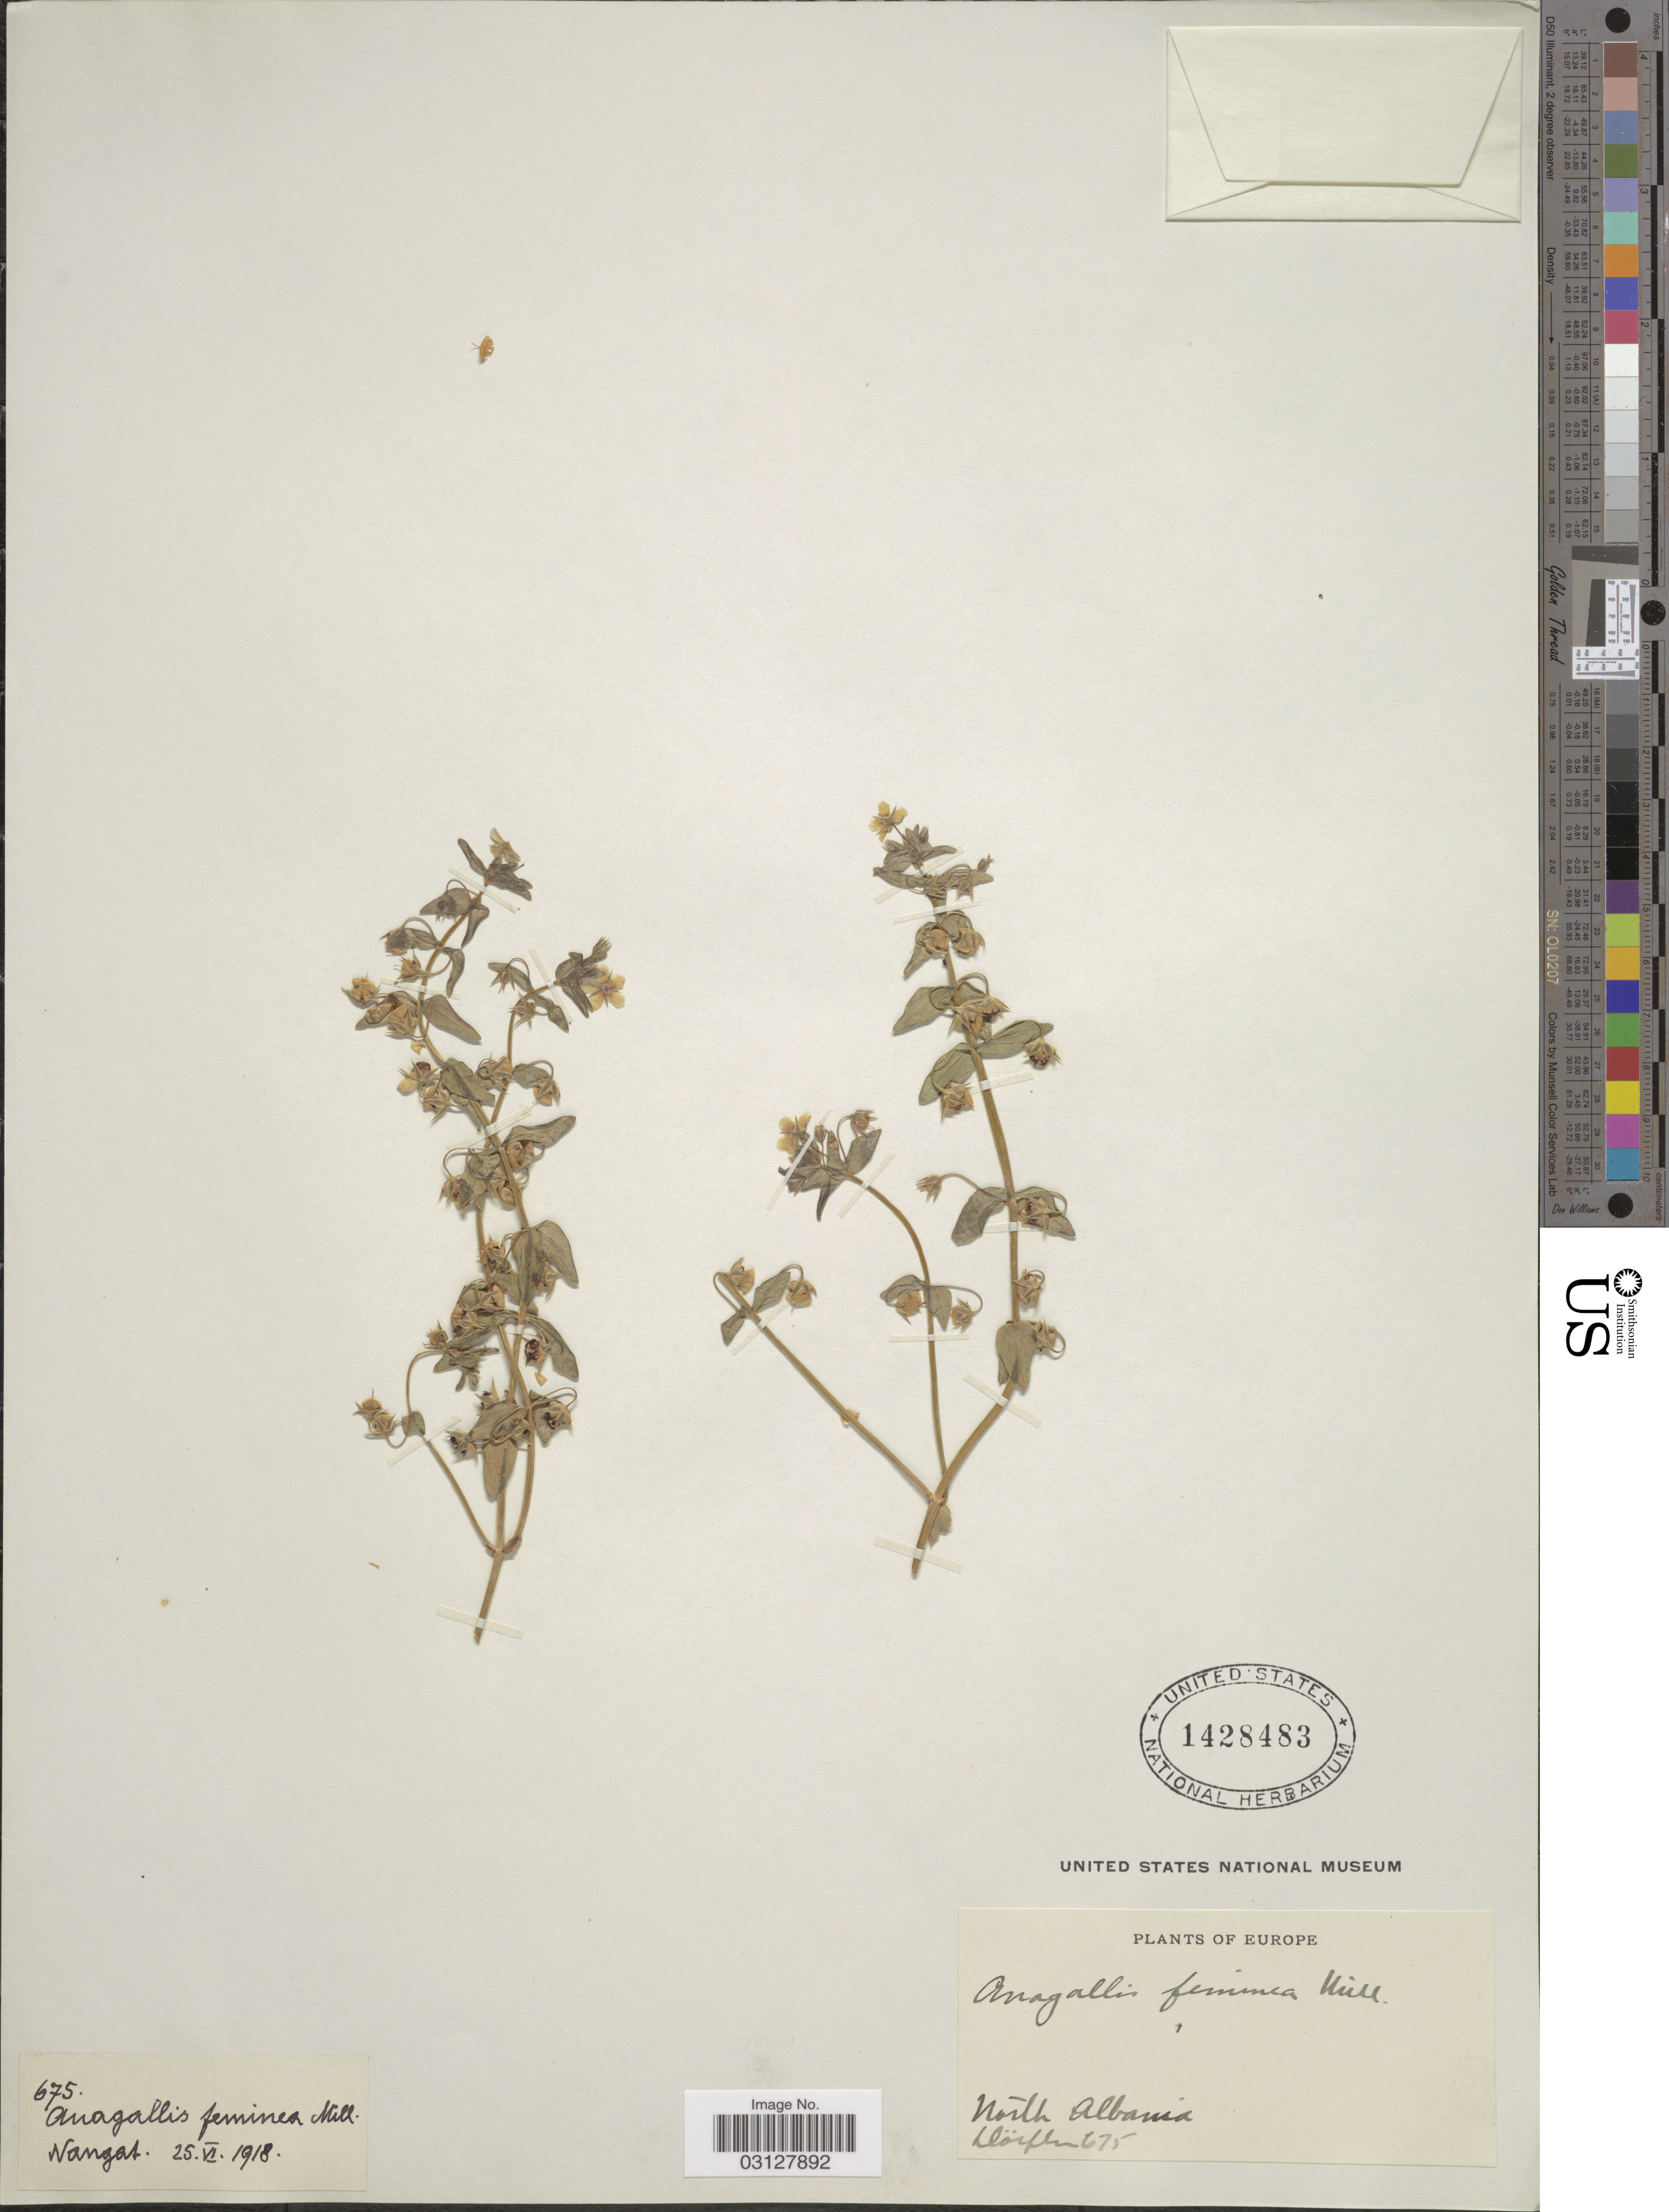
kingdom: Plantae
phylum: Tracheophyta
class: Magnoliopsida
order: Ericales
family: Primulaceae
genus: Anagallis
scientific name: Anagallis foemina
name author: Mill.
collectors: Dorfler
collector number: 675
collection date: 1918-06-25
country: Albania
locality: Nangat.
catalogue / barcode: US 1428483